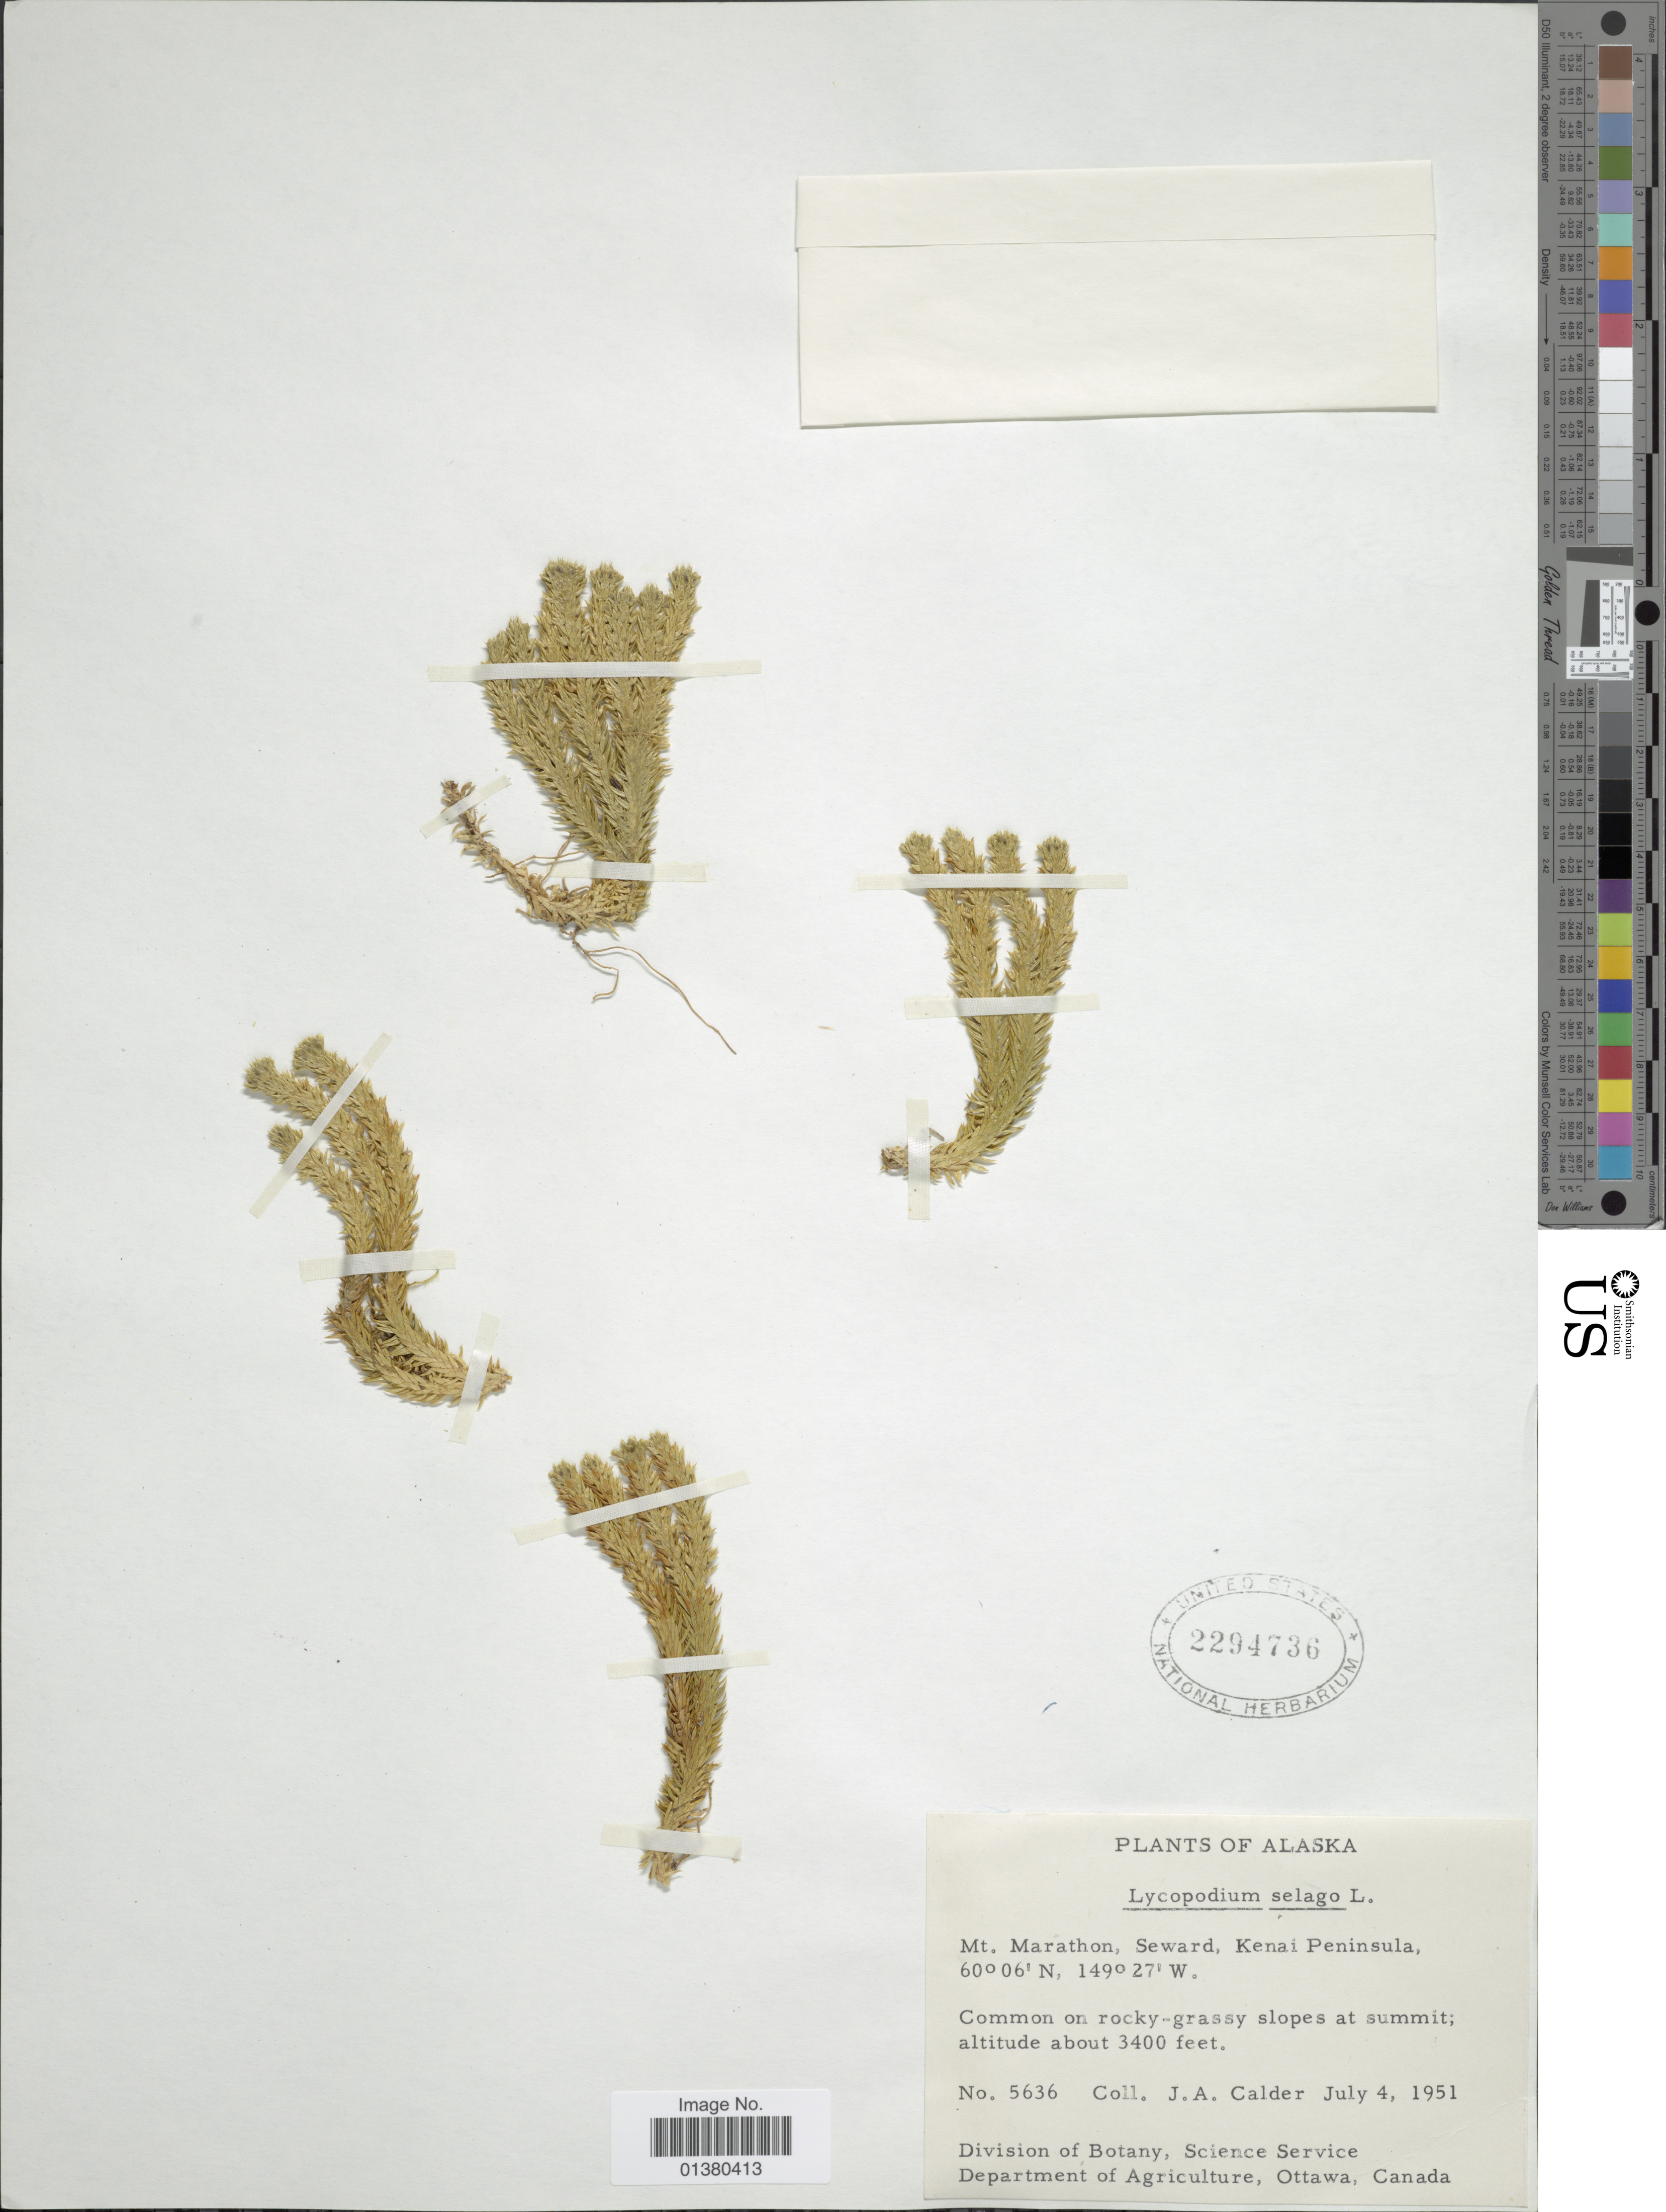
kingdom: Plantae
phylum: Tracheophyta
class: Lycopodiopsida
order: Lycopodiales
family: Lycopodiaceae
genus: Huperzia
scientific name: Huperzia selago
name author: (L.) Bernh. ex Schrank & Mart.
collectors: J. A. Calder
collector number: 5636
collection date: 1951-07-04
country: United States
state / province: Alaska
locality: Mt Marathon, Seward, Kenai Peninsula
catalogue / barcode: US 2294736